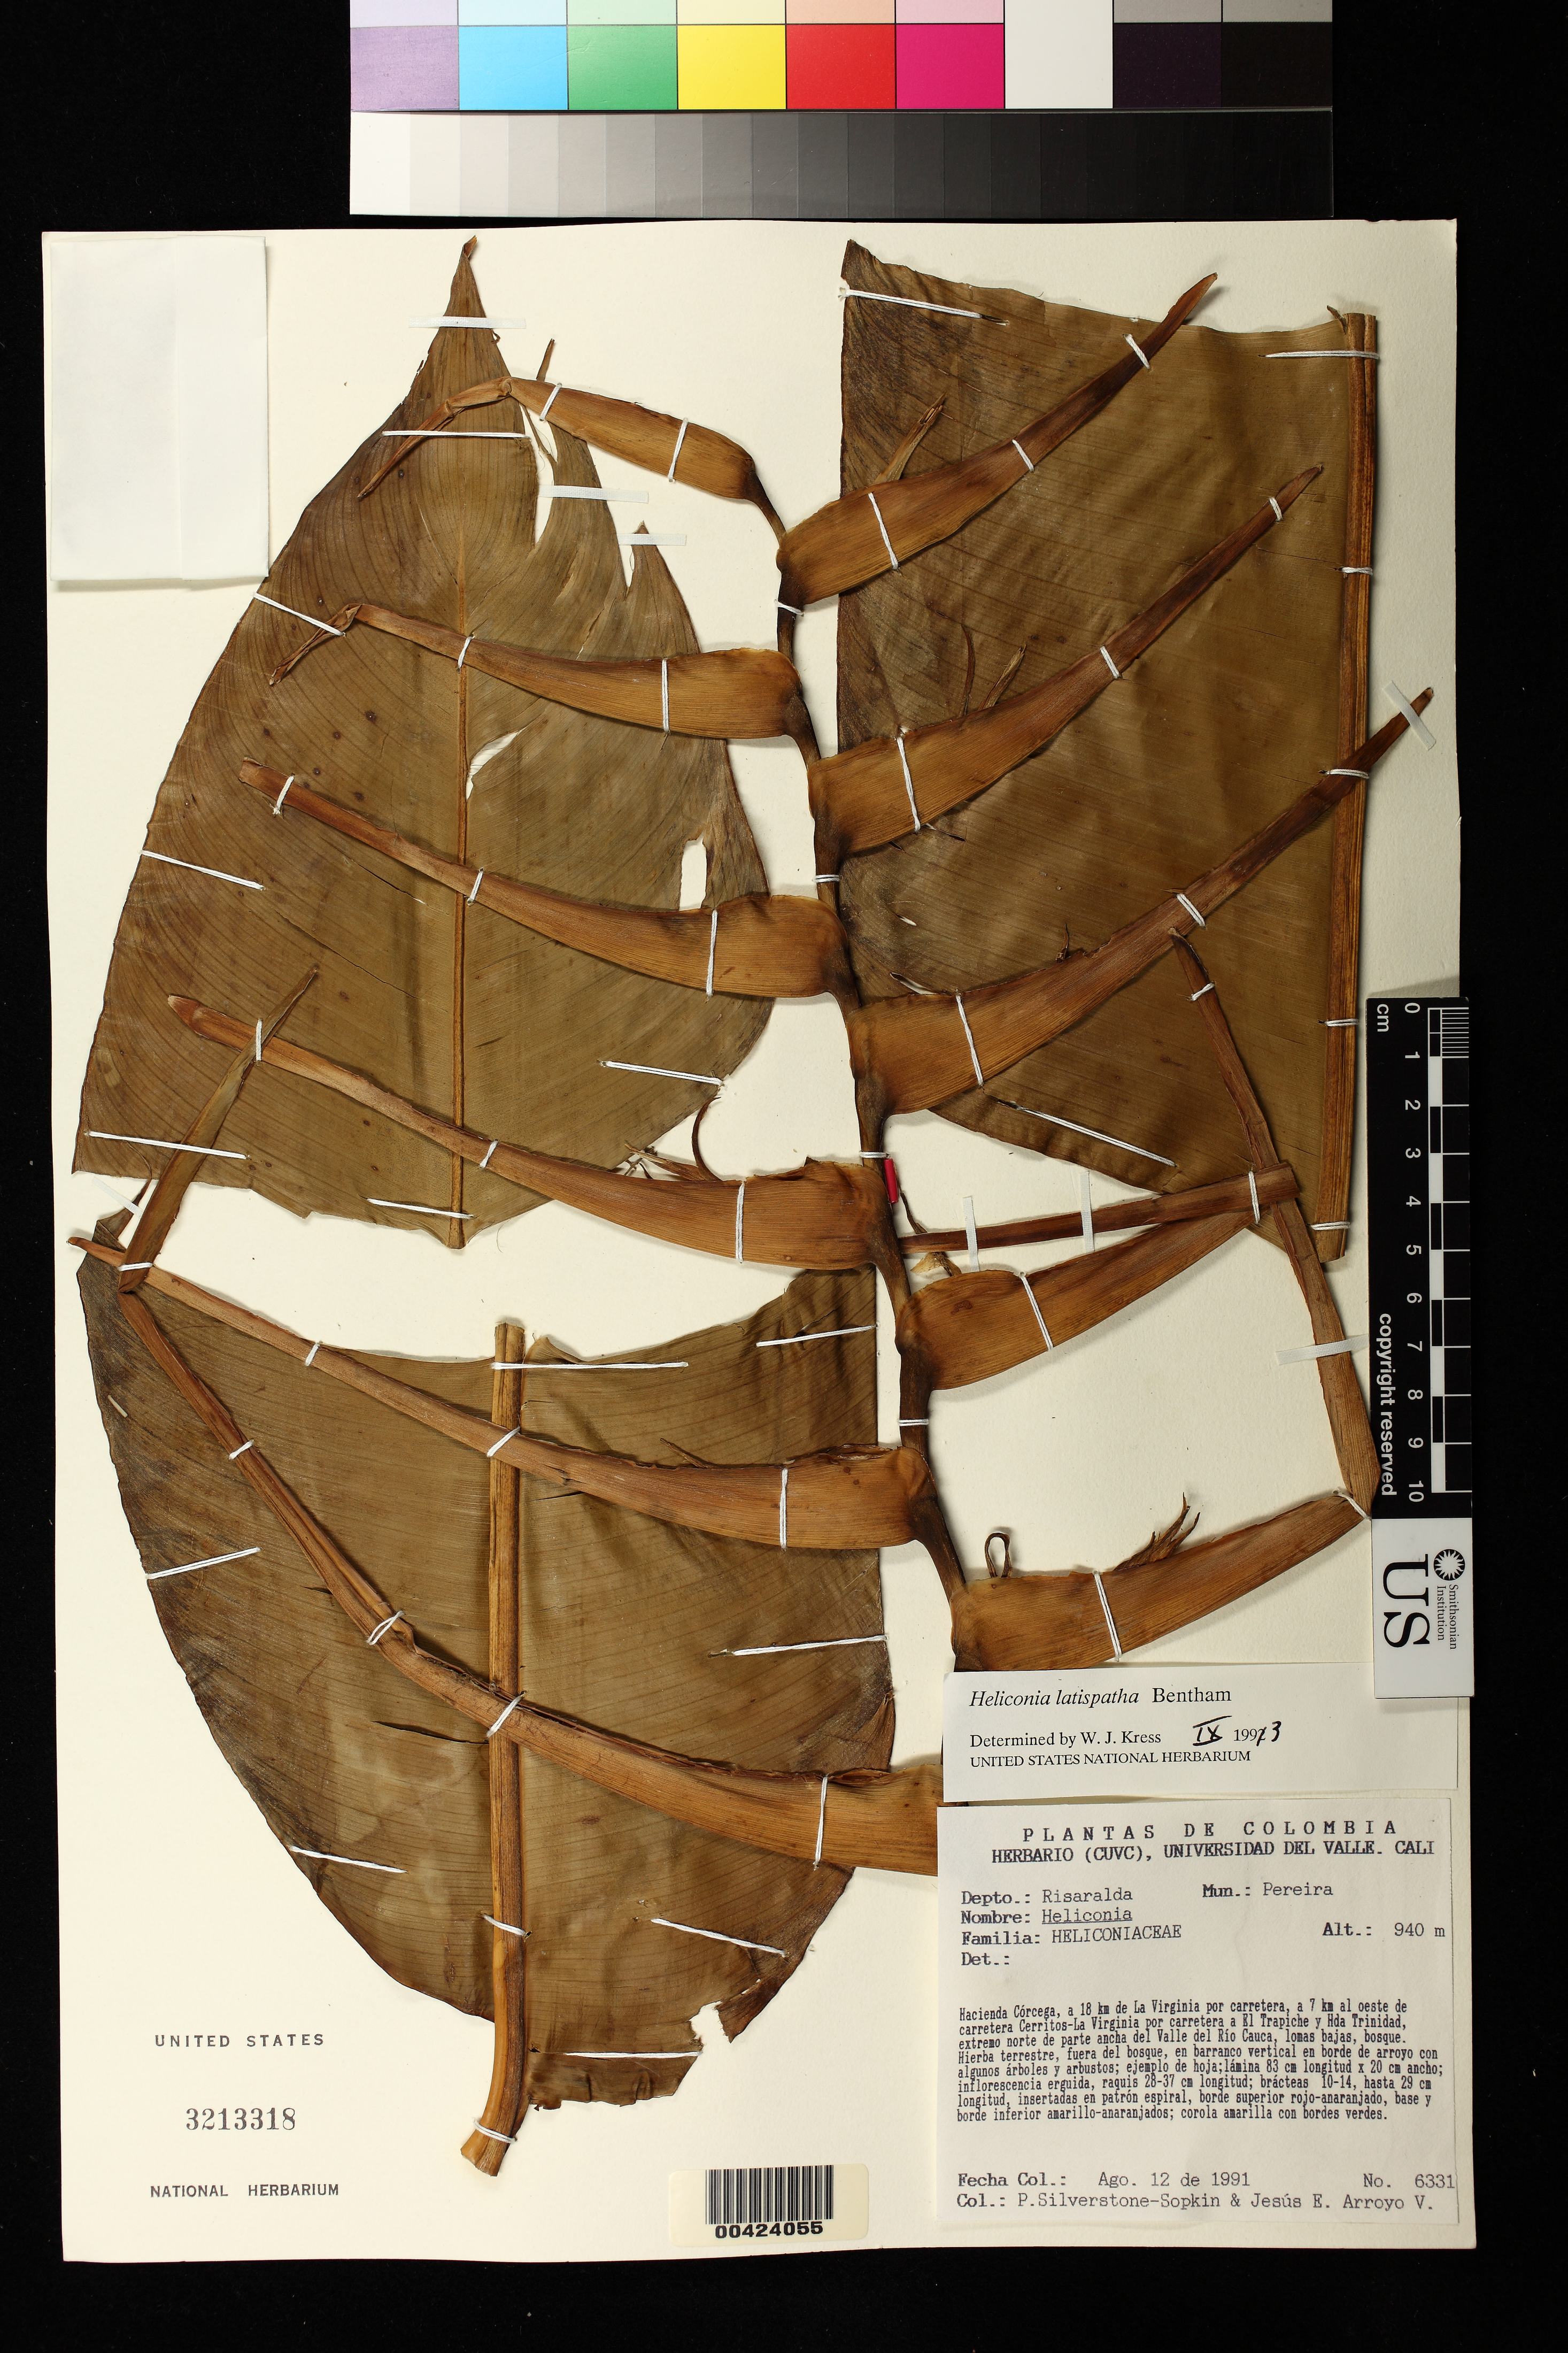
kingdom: Plantae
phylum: Tracheophyta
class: Liliopsida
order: Zingiberales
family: Heliconiaceae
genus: Heliconia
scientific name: Heliconia latispatha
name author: Benth.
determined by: Kress, W. J., (US), Smithsonian Institution - National Museum of Natural History (UNITED STATES)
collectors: P. A. Silverstone-Sopkin & J. Arroyo V.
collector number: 6331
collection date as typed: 12 Aug 1991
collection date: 1991-08-12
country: Colombia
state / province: Risaralda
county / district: Pereira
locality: Hacienda corcega, a 18 km de la Virginia por Carretera, a 7 km al oeste de Carretera Cerritos - la Virginia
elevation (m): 940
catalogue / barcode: US 3213318